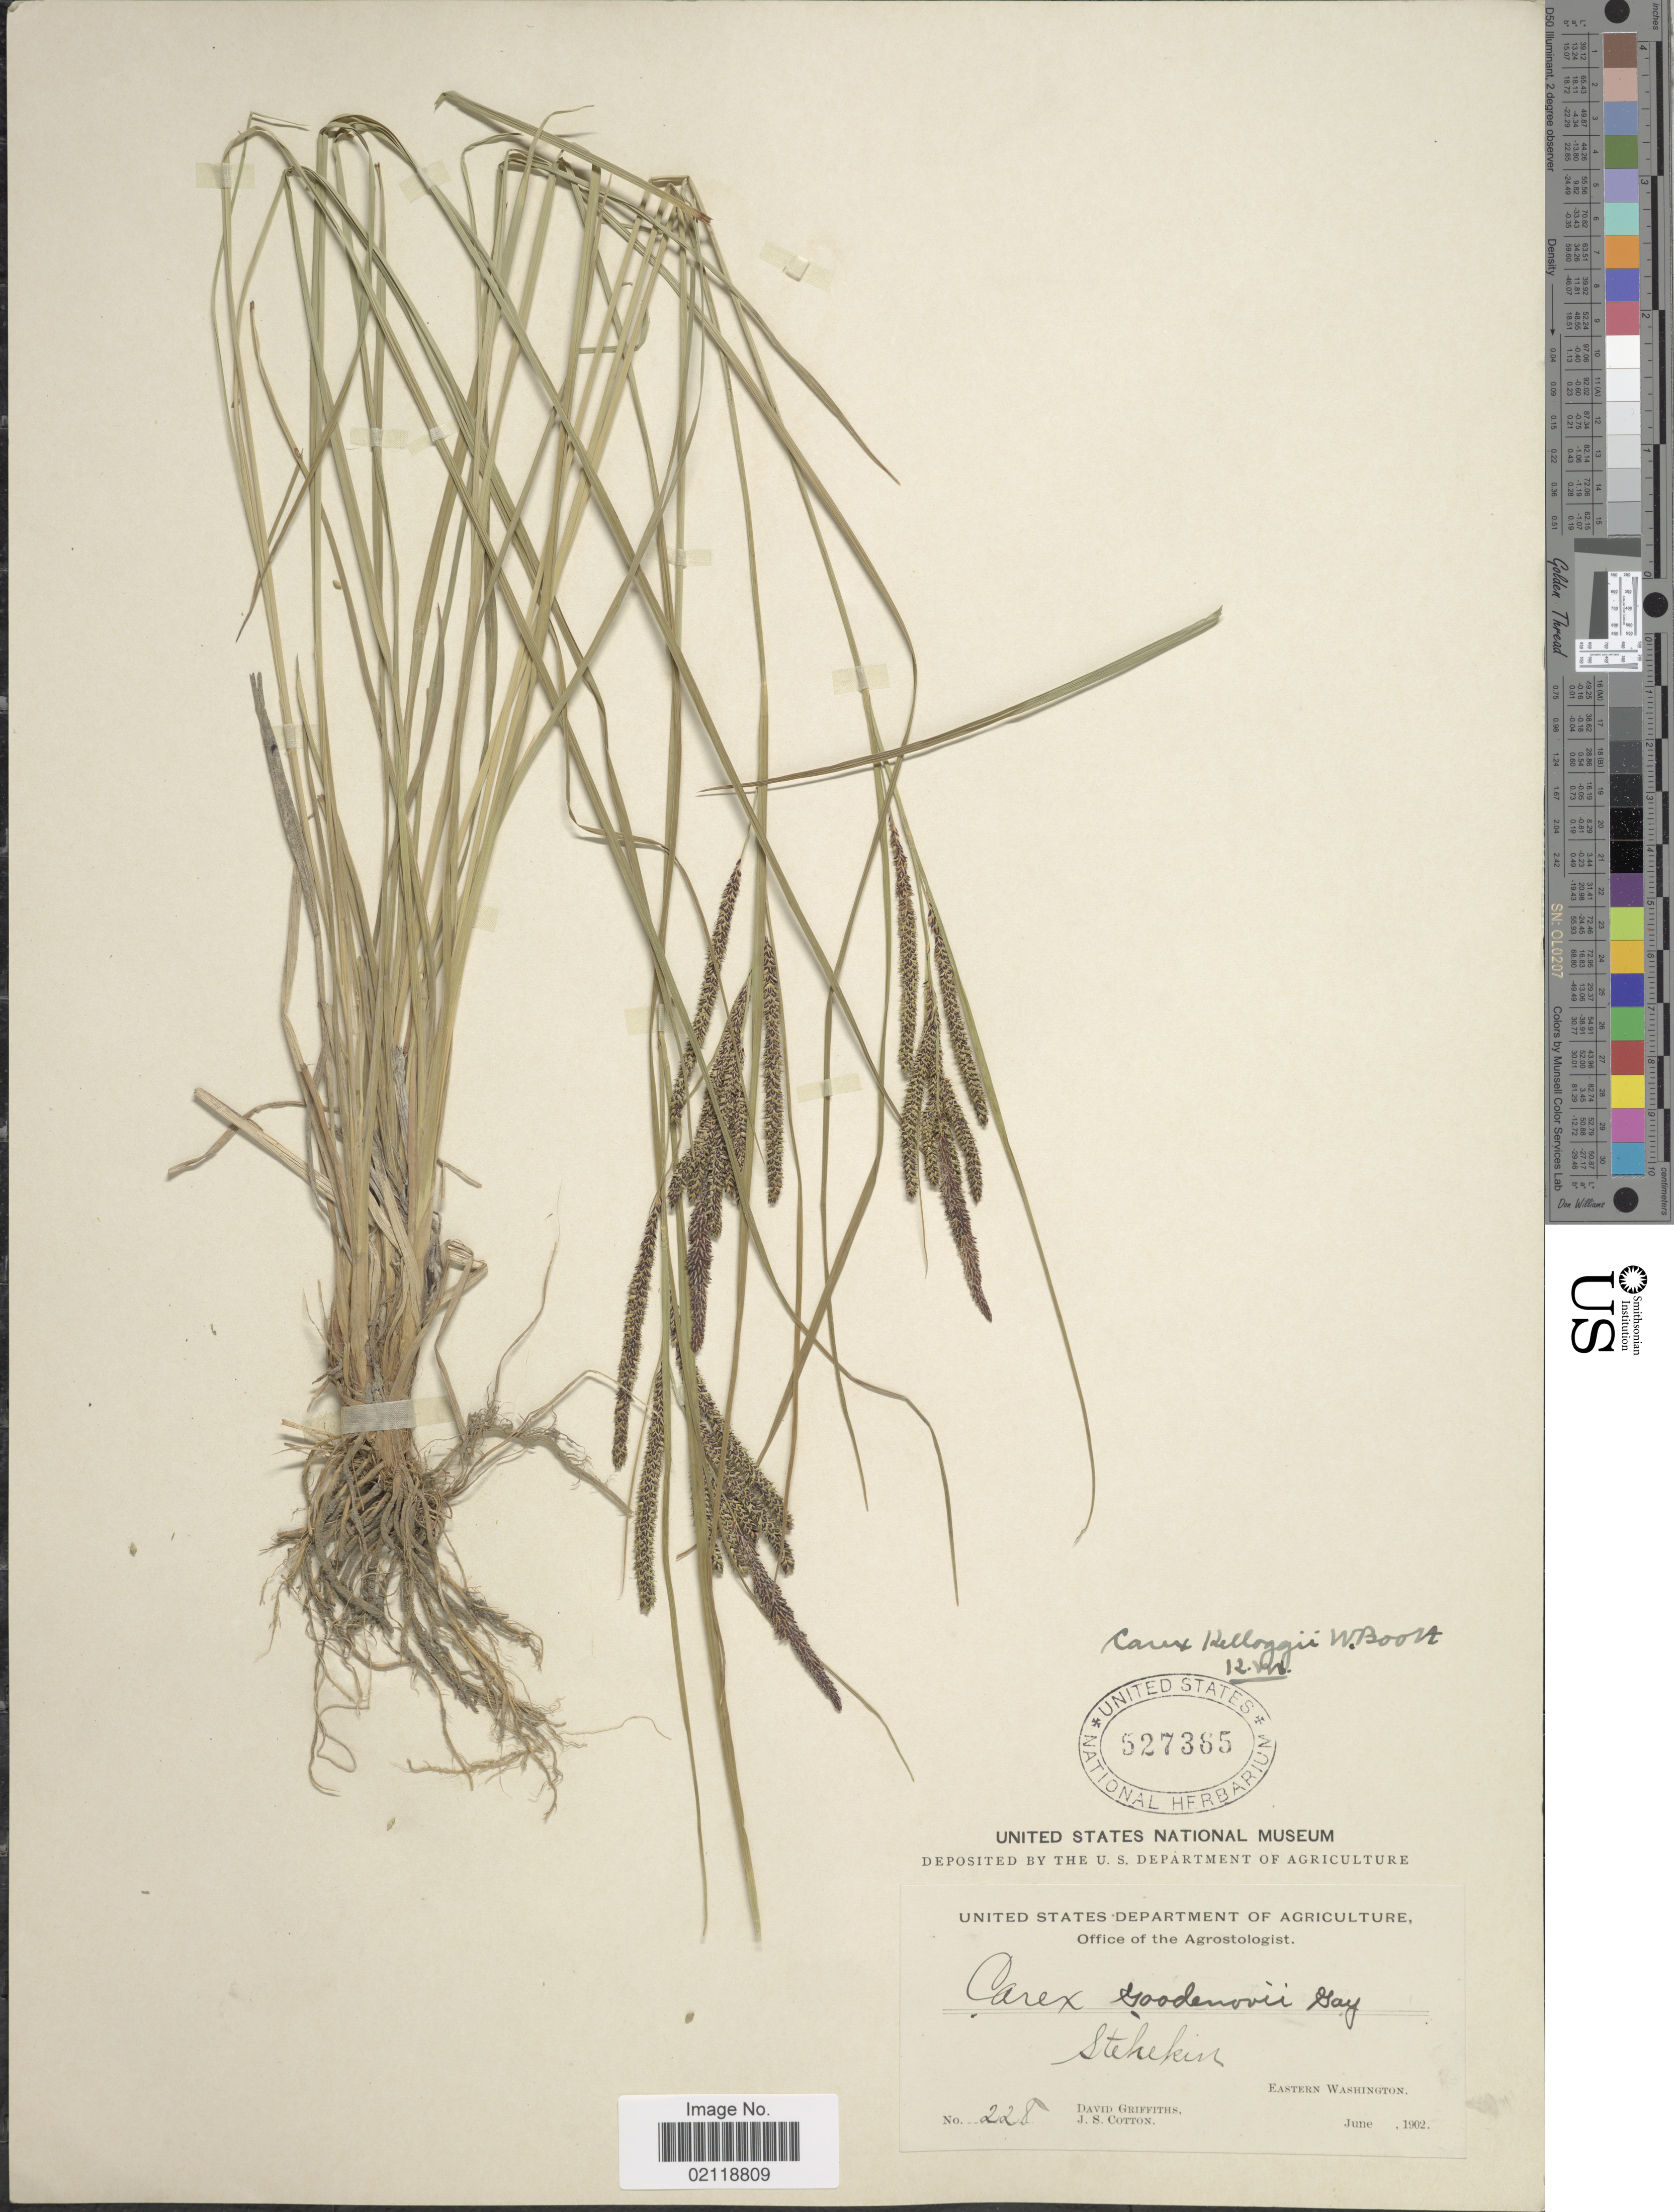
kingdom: Plantae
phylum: Tracheophyta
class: Liliopsida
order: Poales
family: Cyperaceae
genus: Carex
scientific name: Carex kelloggii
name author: W. Boott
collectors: D. Griffiths & J. S. Cotton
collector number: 228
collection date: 1902-06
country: United States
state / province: Washington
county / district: Chelan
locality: Stehekin, Eastern Washington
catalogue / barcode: US 527365